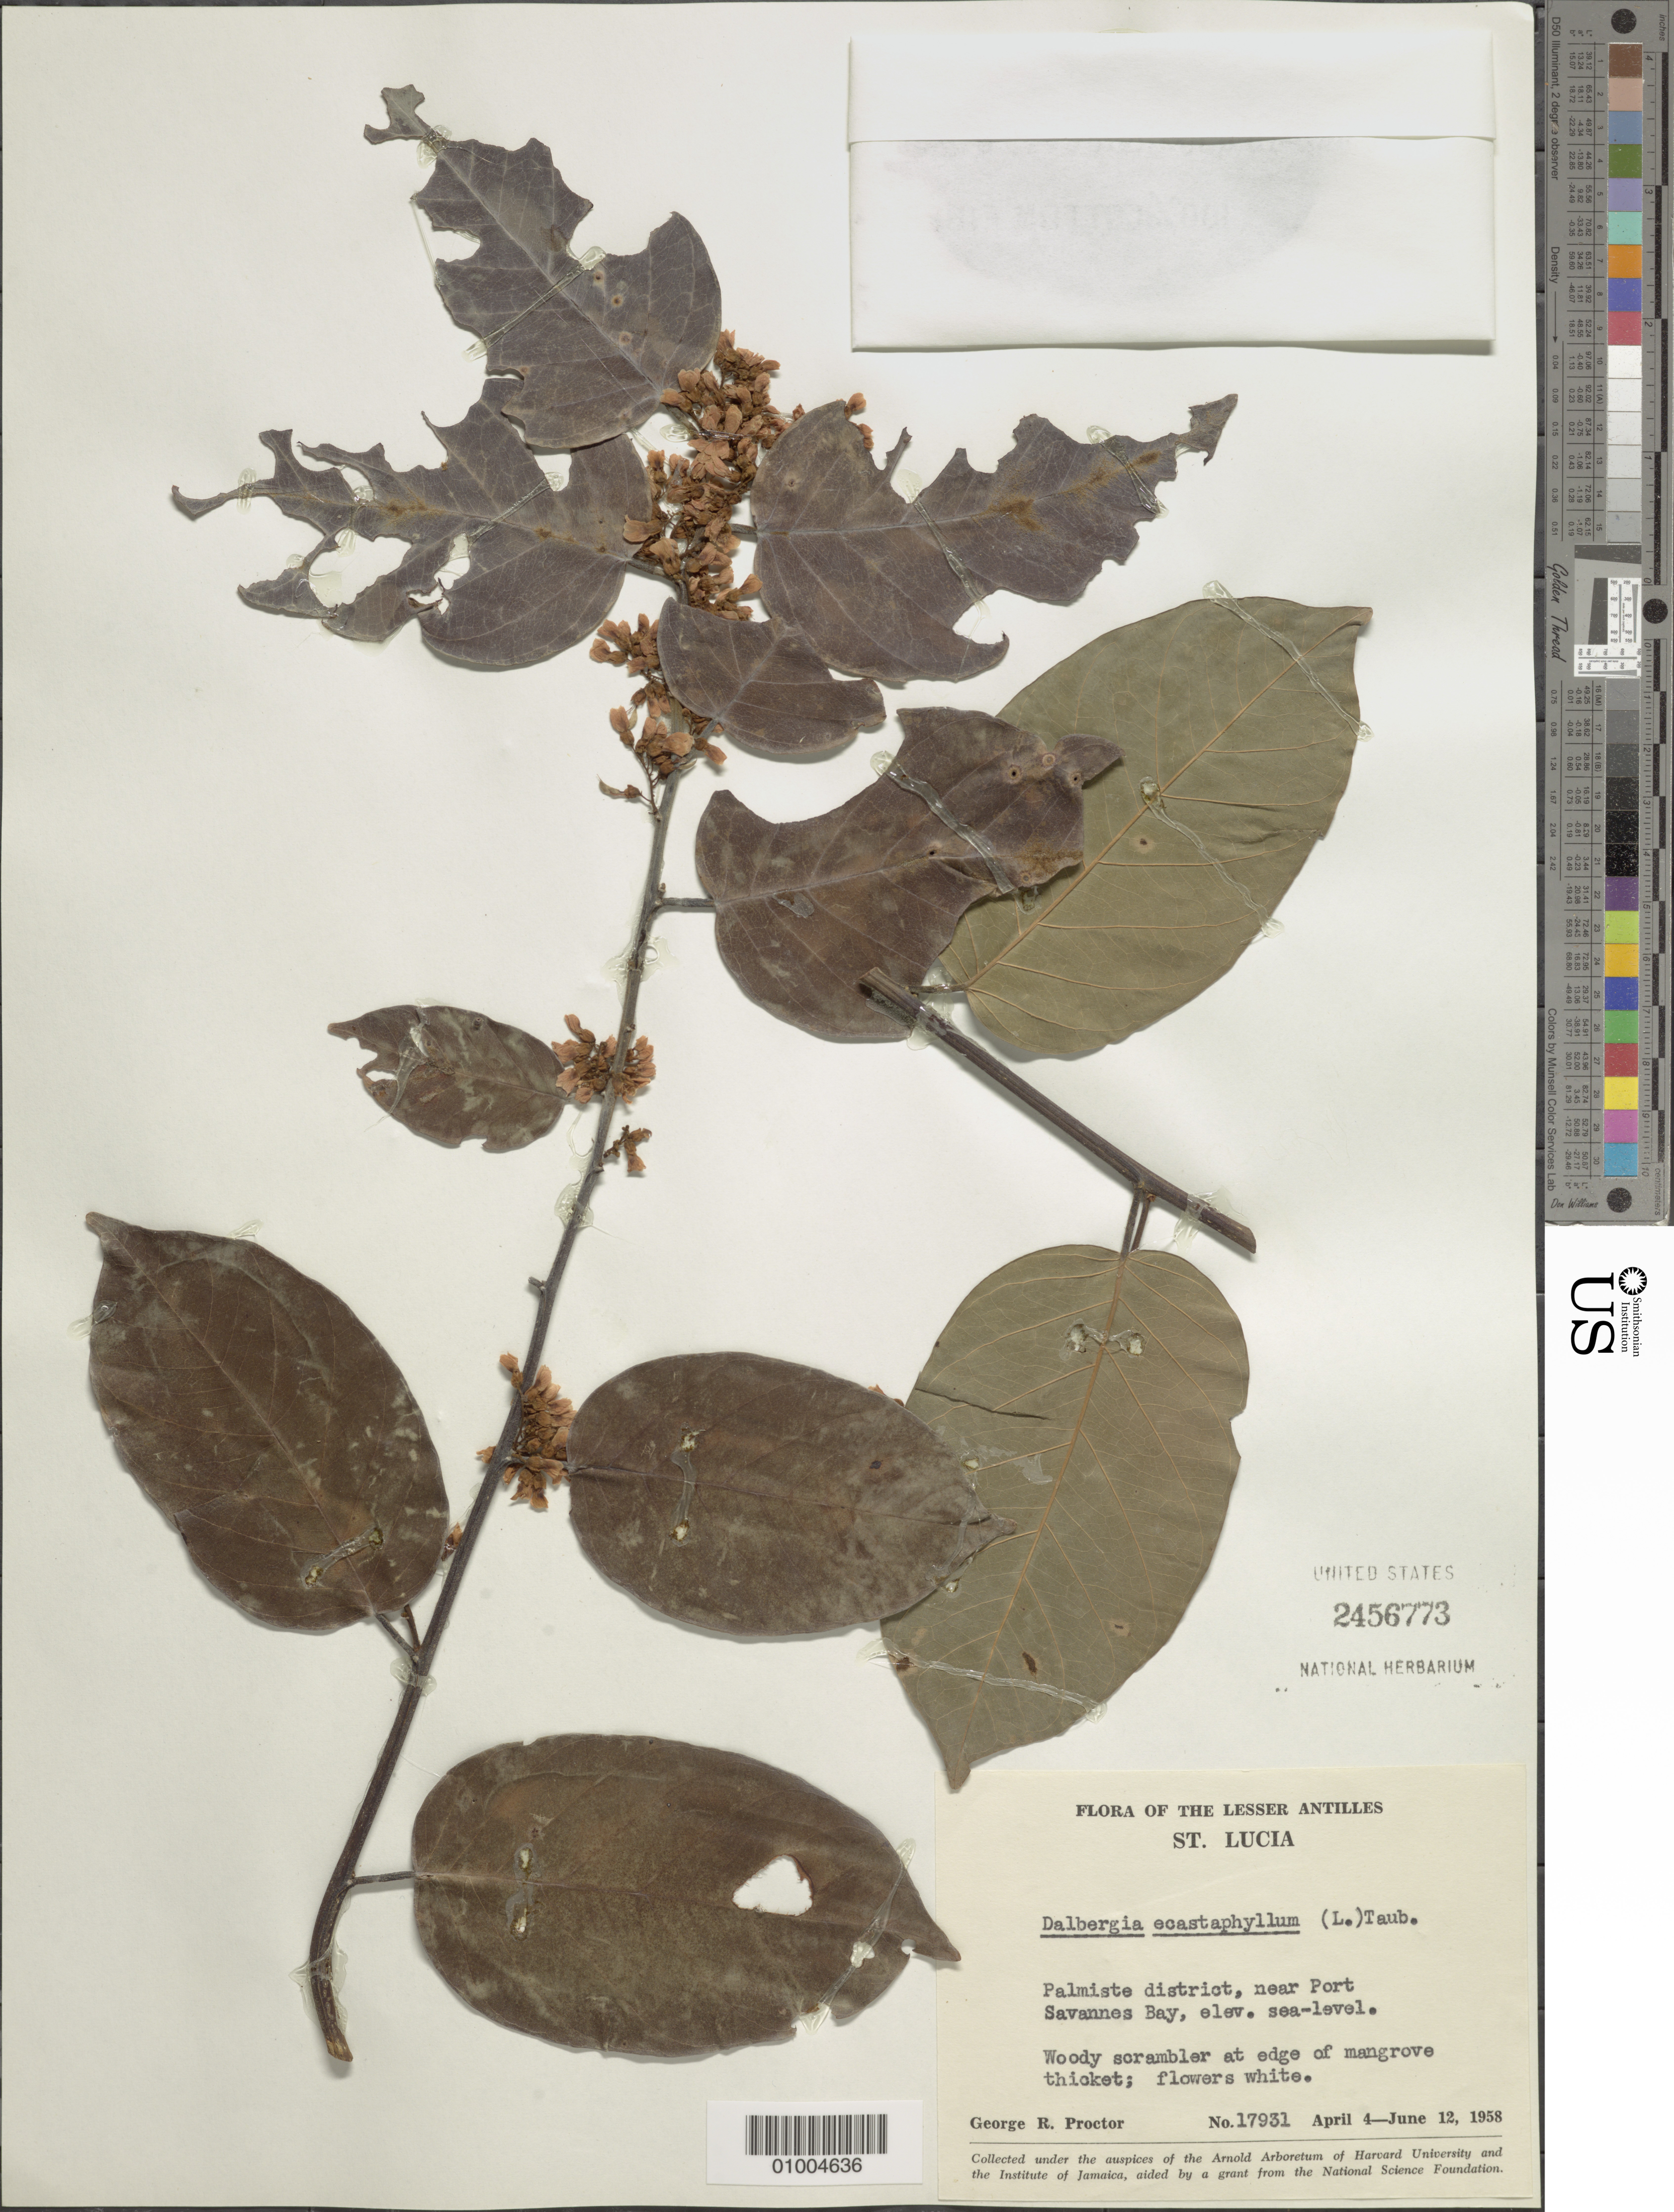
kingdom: Plantae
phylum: Tracheophyta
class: Magnoliopsida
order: Fabales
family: Fabaceae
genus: Dalbergia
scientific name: Dalbergia ecastaphyllum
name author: (L.) Taub.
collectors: G. R. Proctor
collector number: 17931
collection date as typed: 04 Apr 1958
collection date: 1958-04-04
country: St. Lucia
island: St. Lucia I.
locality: Palmiste district, near Port Savannes Bay. Sea-level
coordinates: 0 N, 0 E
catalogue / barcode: US 2456773